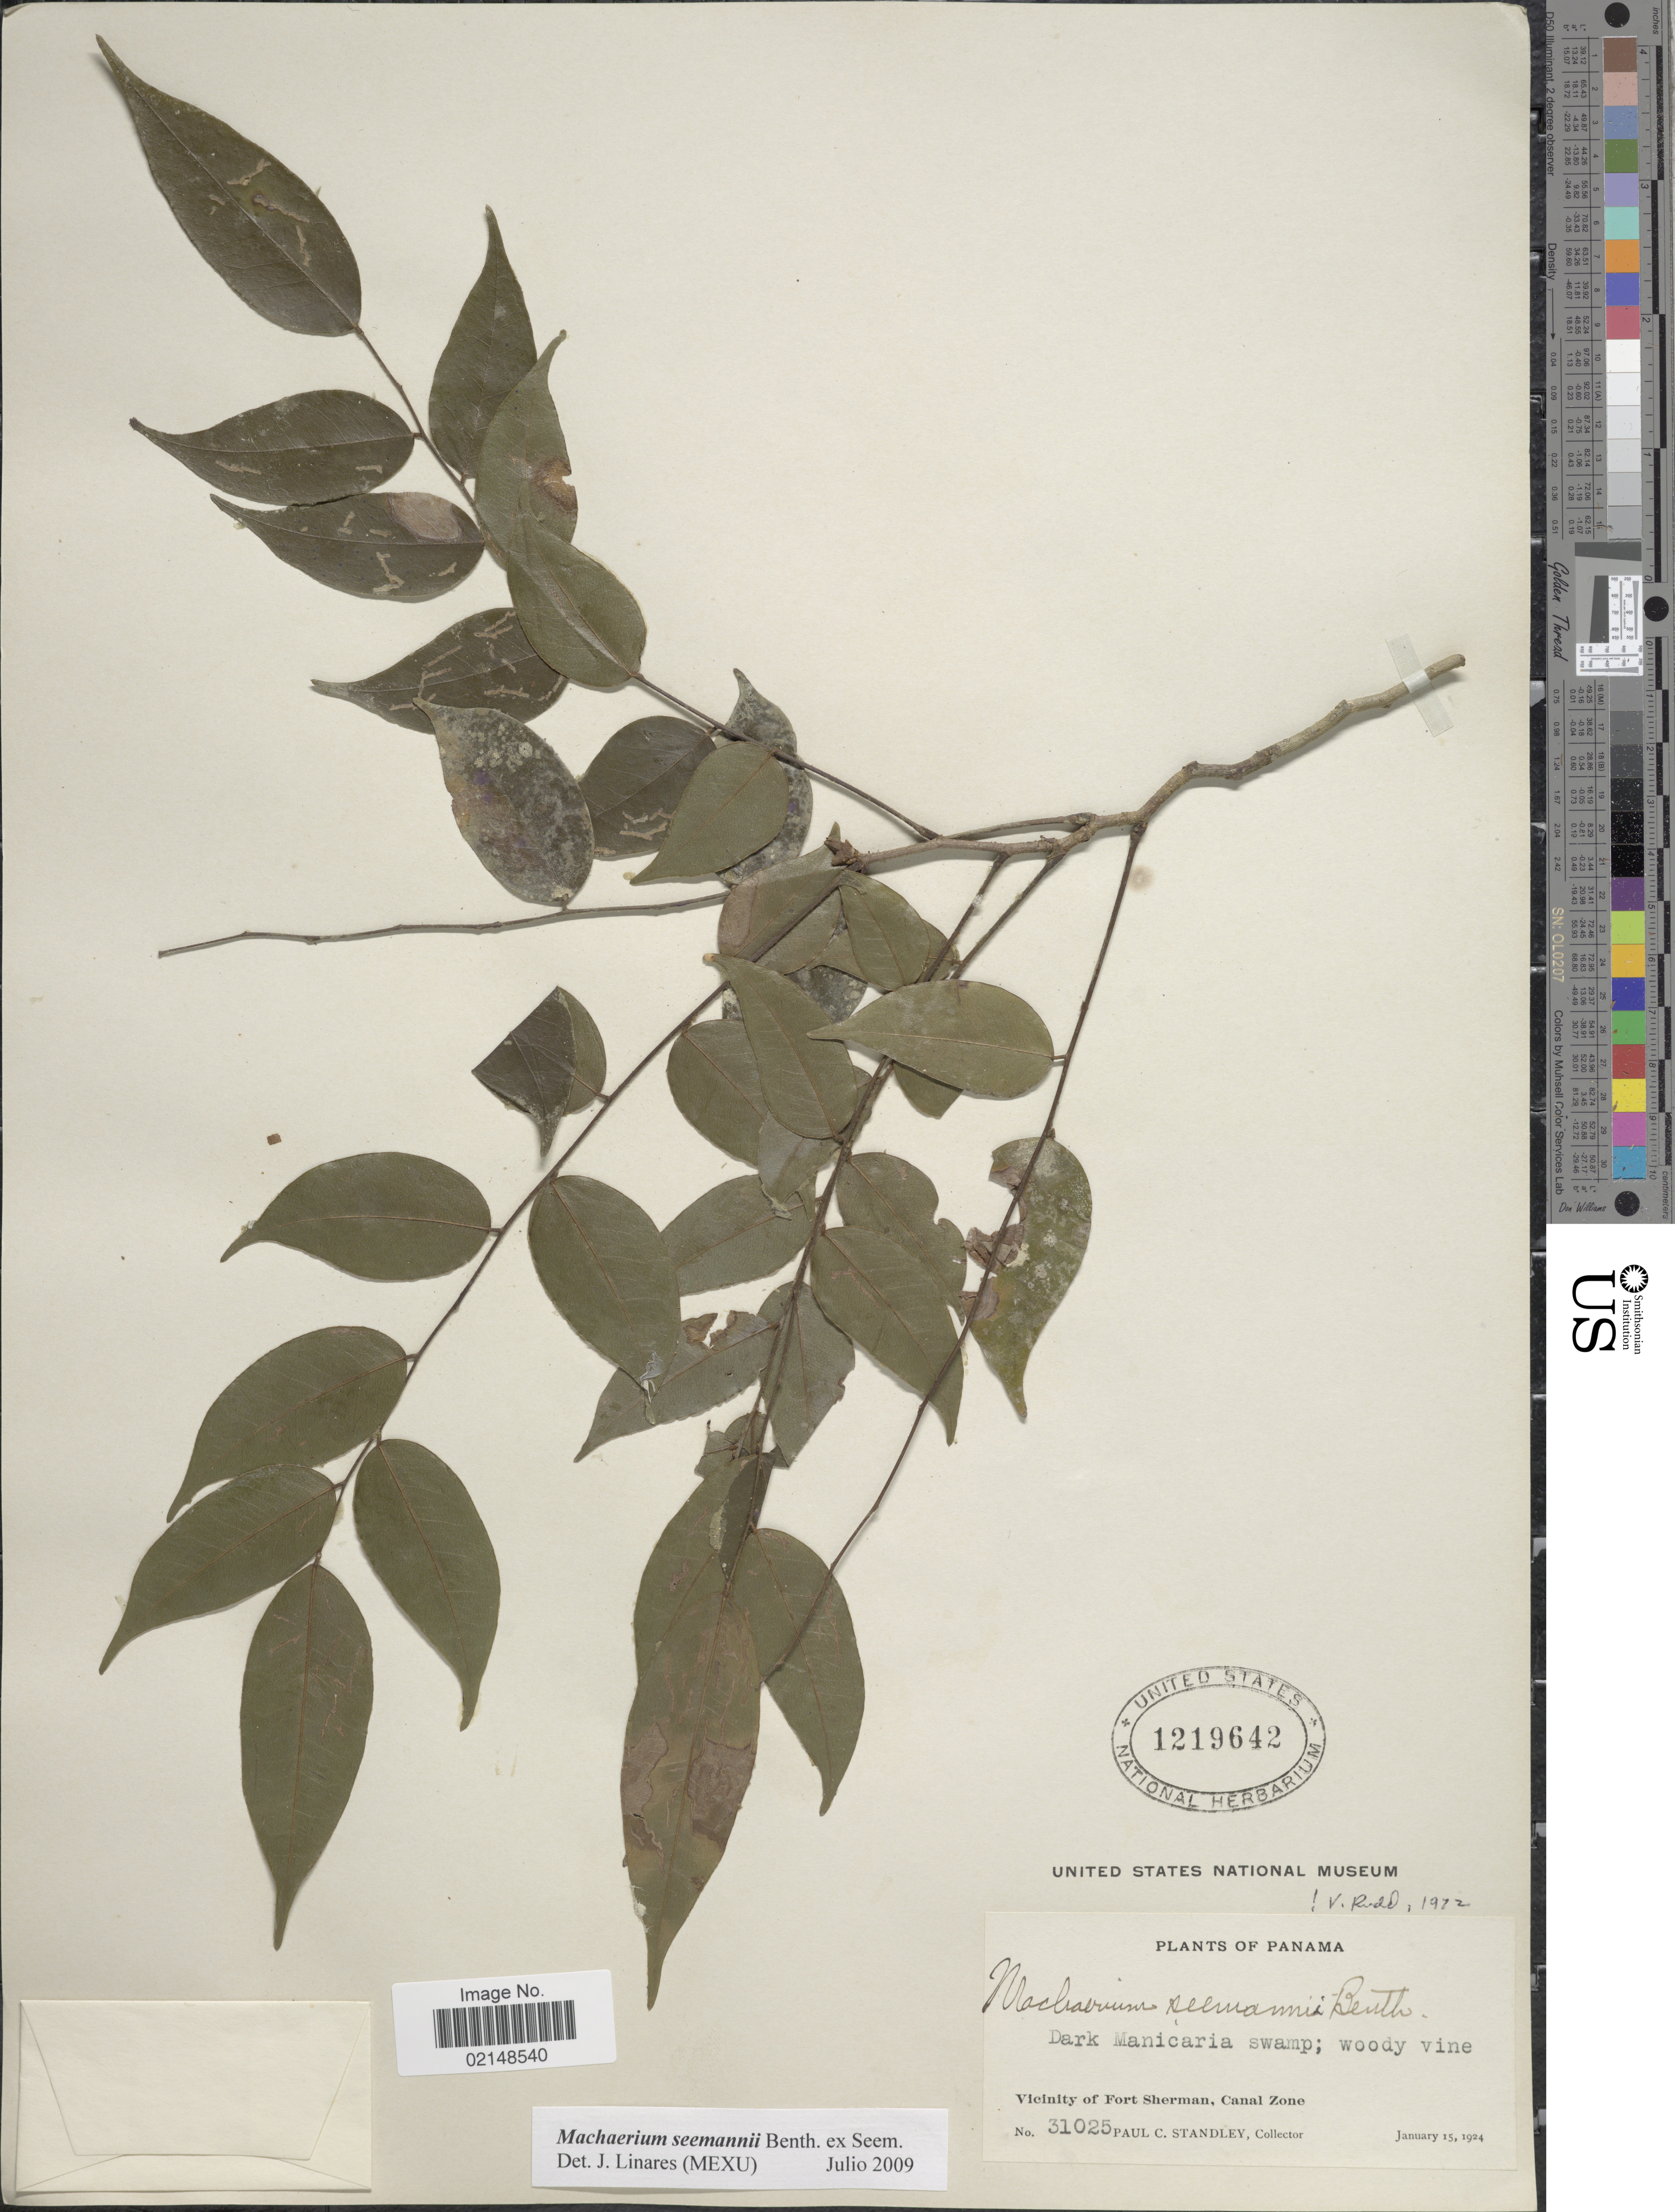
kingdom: Plantae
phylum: Tracheophyta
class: Magnoliopsida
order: Fabales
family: Fabaceae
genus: Machaerium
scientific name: Machaerium seemanni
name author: Benth. in Seem.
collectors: P. C. Standley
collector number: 31025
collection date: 1924-01-15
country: Panama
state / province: Colón / Panamá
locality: Vicinity of Fort Sherman, Canal Zone. Dark Manicaria swamp.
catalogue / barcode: US 1219642